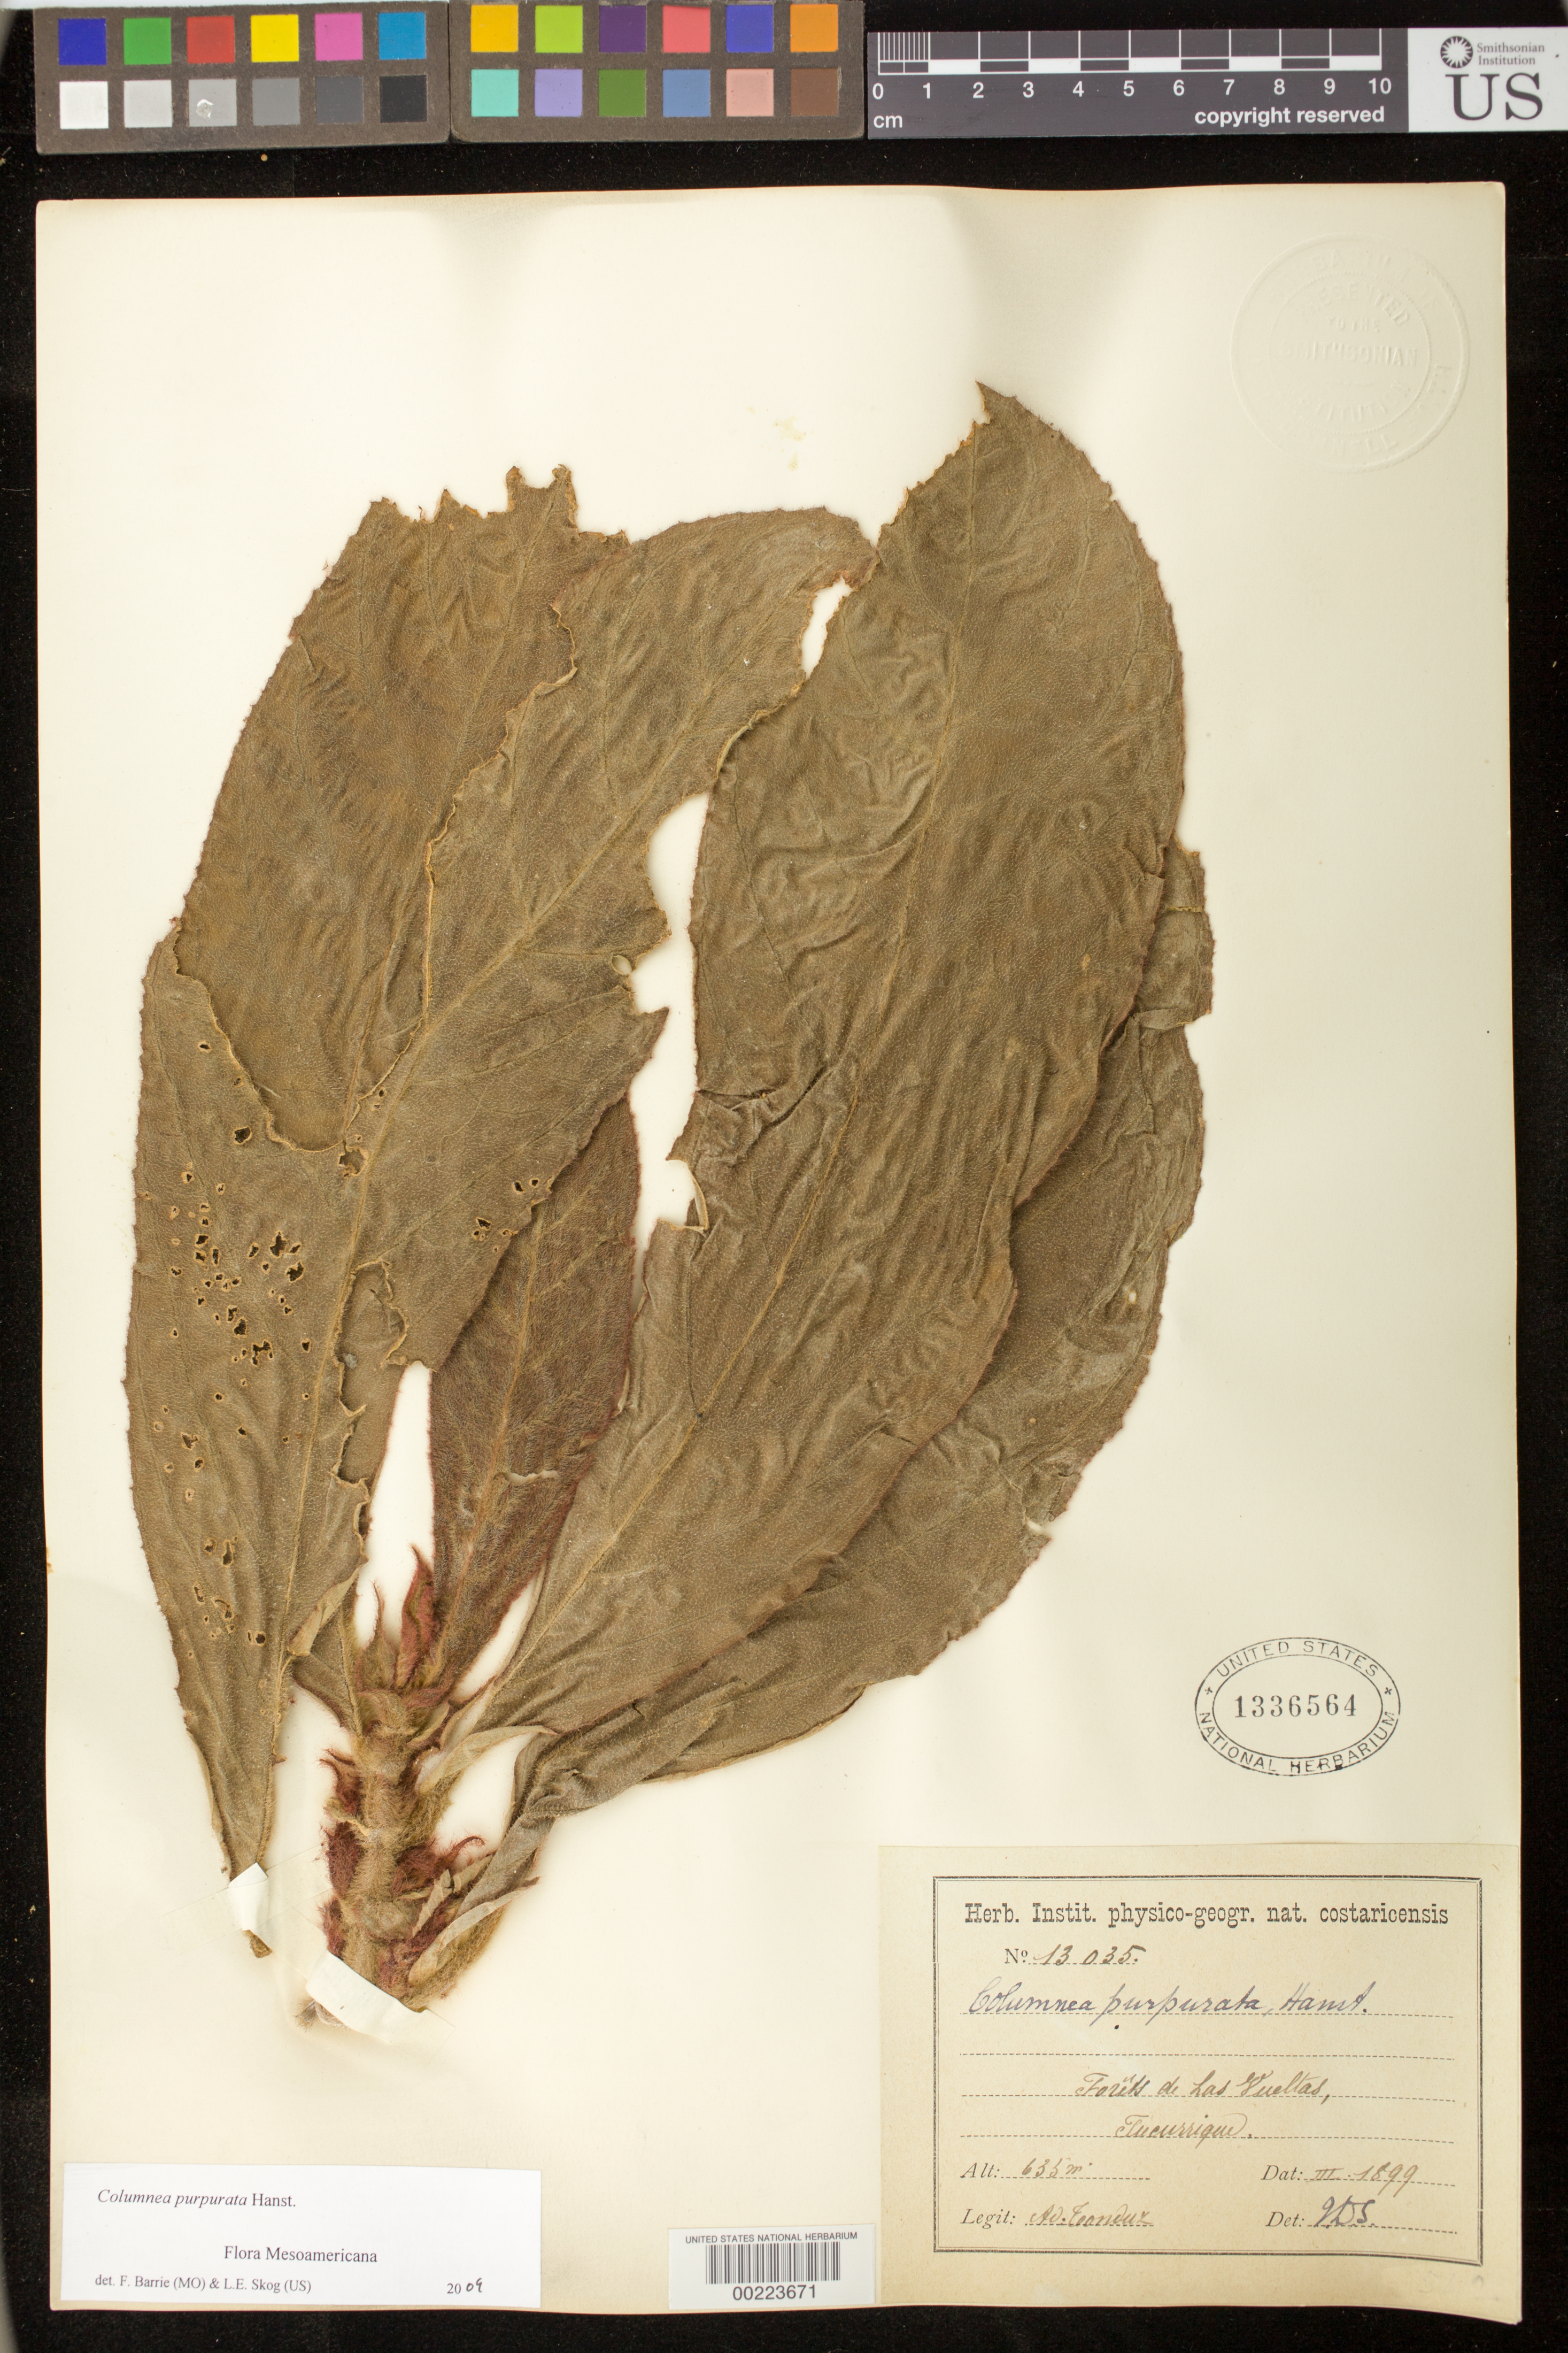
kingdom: Plantae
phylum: Tracheophyta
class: Magnoliopsida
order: Lamiales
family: Gesneriaceae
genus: Columnea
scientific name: Columnea purpurata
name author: Hanst.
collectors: A. Tonduz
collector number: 13035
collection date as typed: Mar 1899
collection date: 1899-03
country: Costa Rica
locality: Las Vueltas, Tucurrique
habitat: Forests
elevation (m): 635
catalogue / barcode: US 1336564